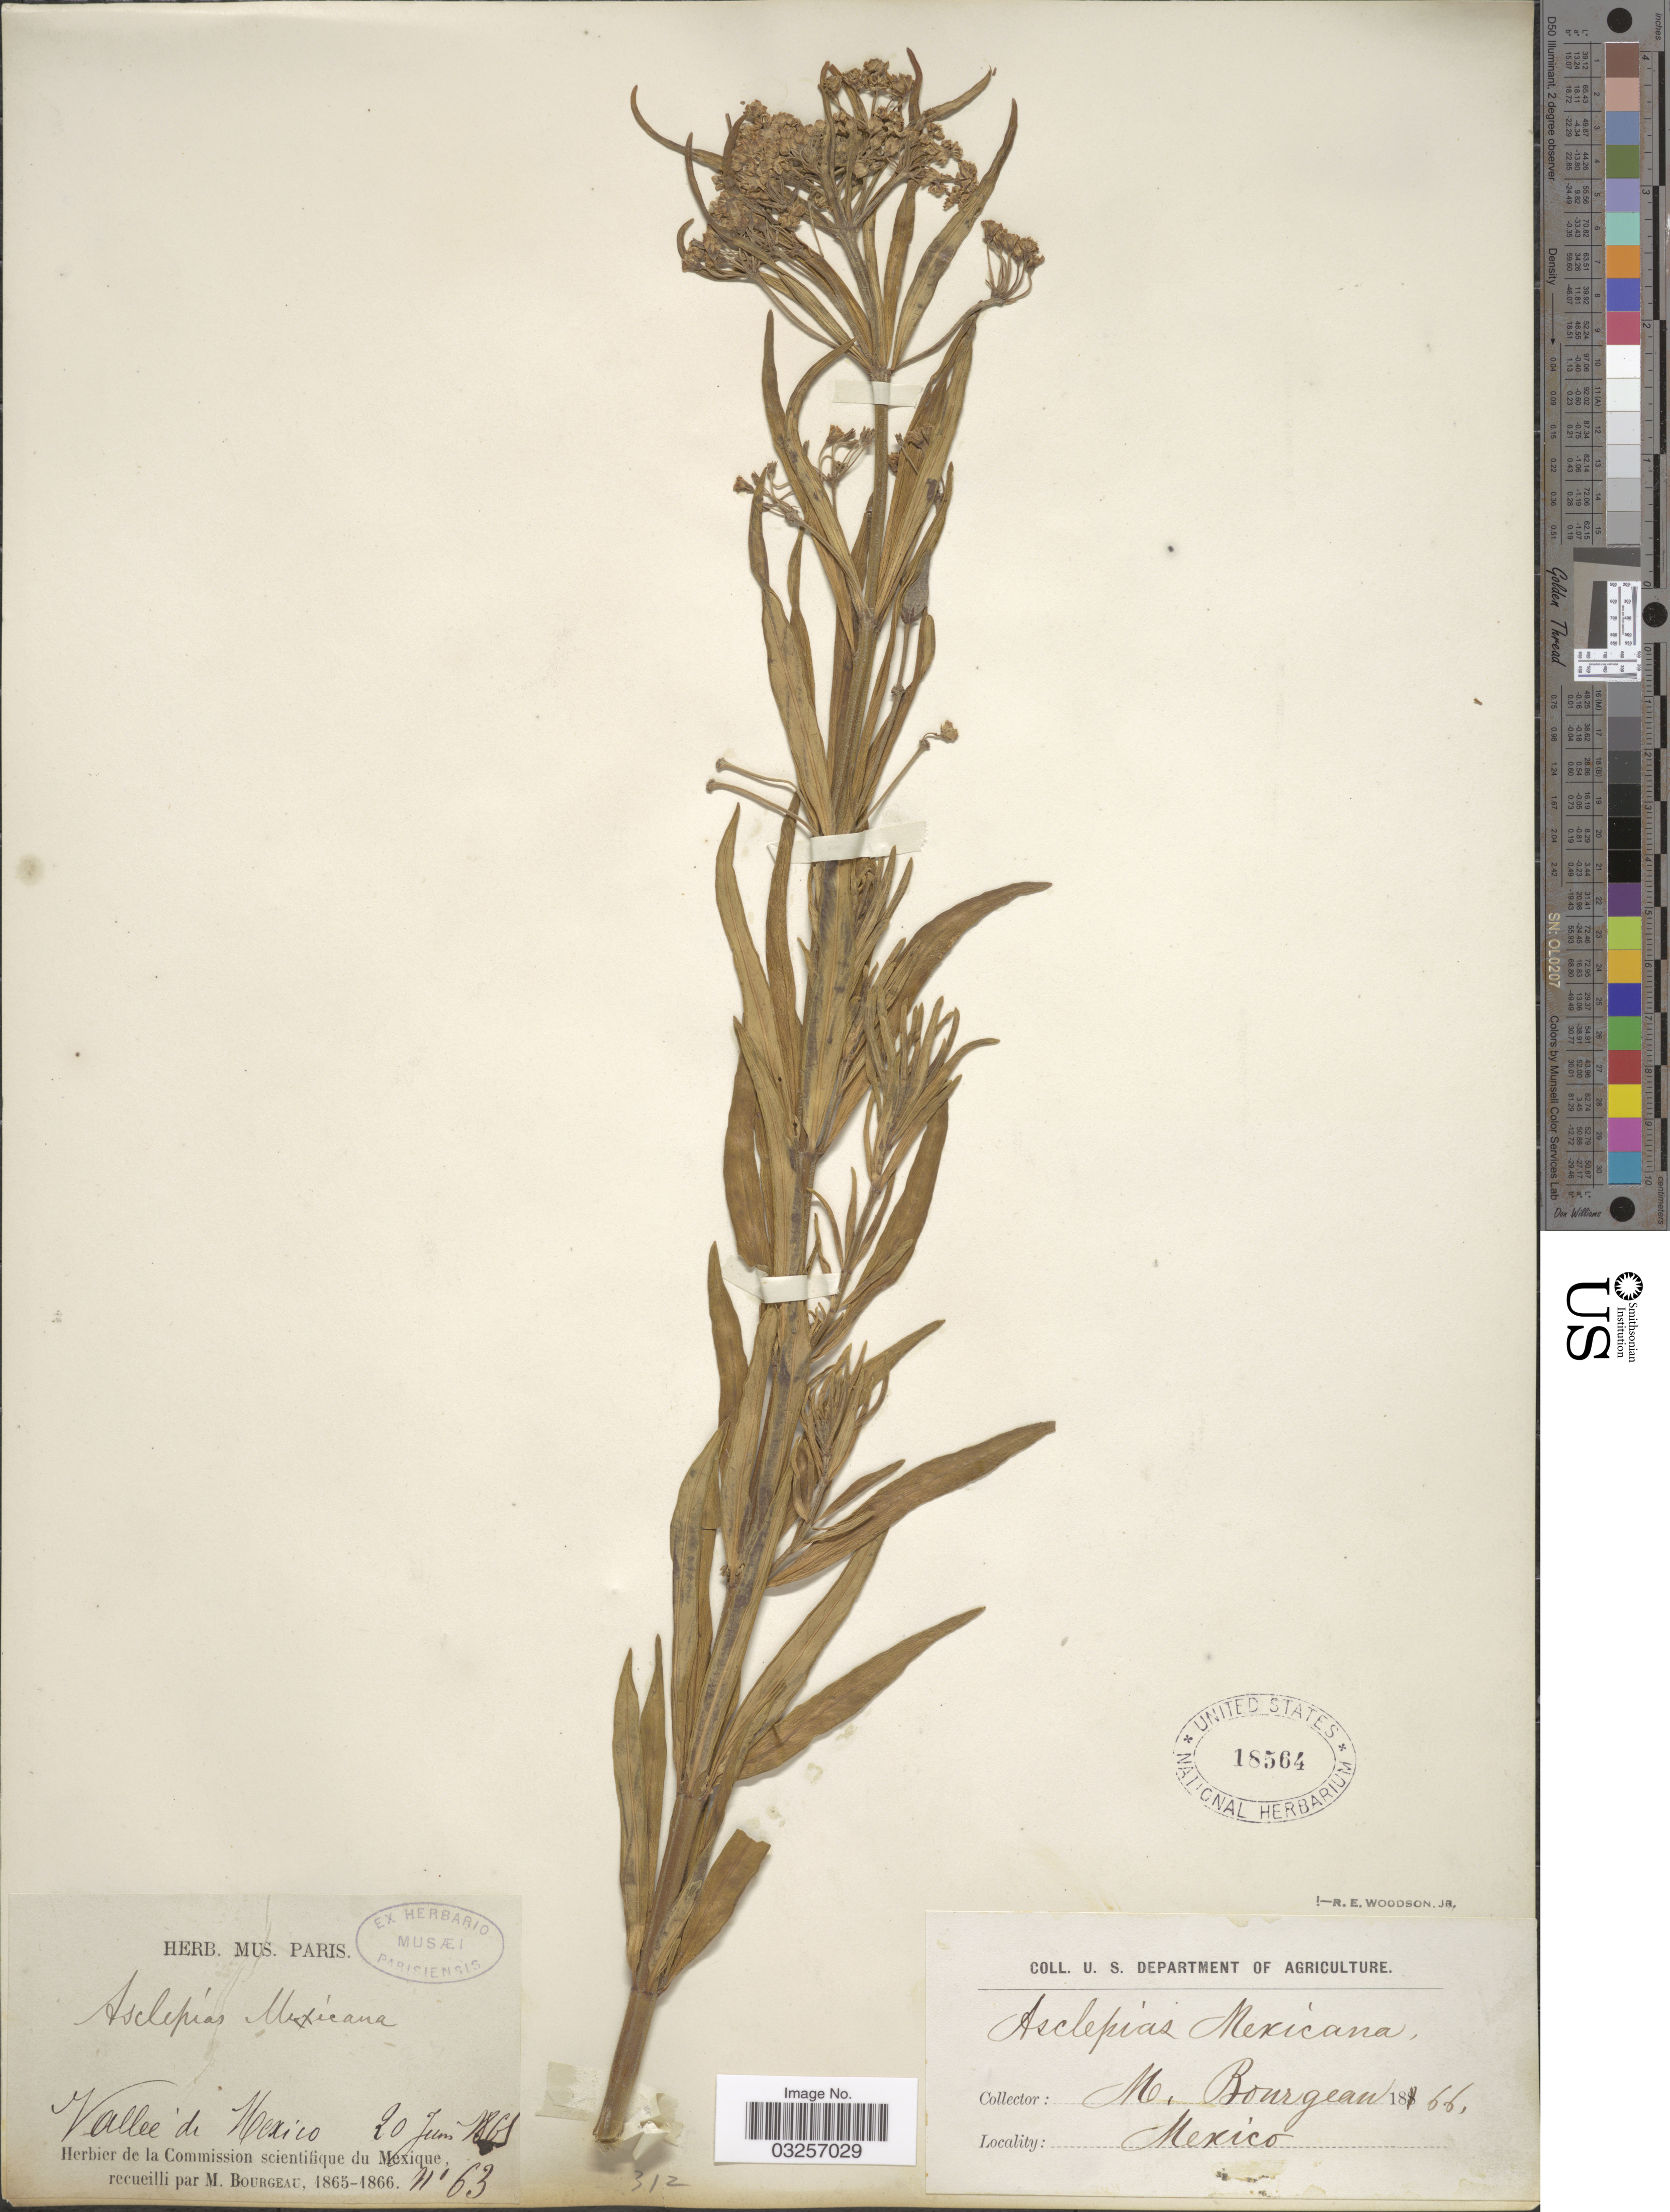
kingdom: Plantae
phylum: Tracheophyta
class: Magnoliopsida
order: Gentianales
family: Apocynaceae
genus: Asclepias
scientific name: Asclepias mexicana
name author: Cav.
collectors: M. Bourgeau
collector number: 63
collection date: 1865-06-20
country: Mexico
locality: Vallée de Mexico.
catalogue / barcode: US 18564